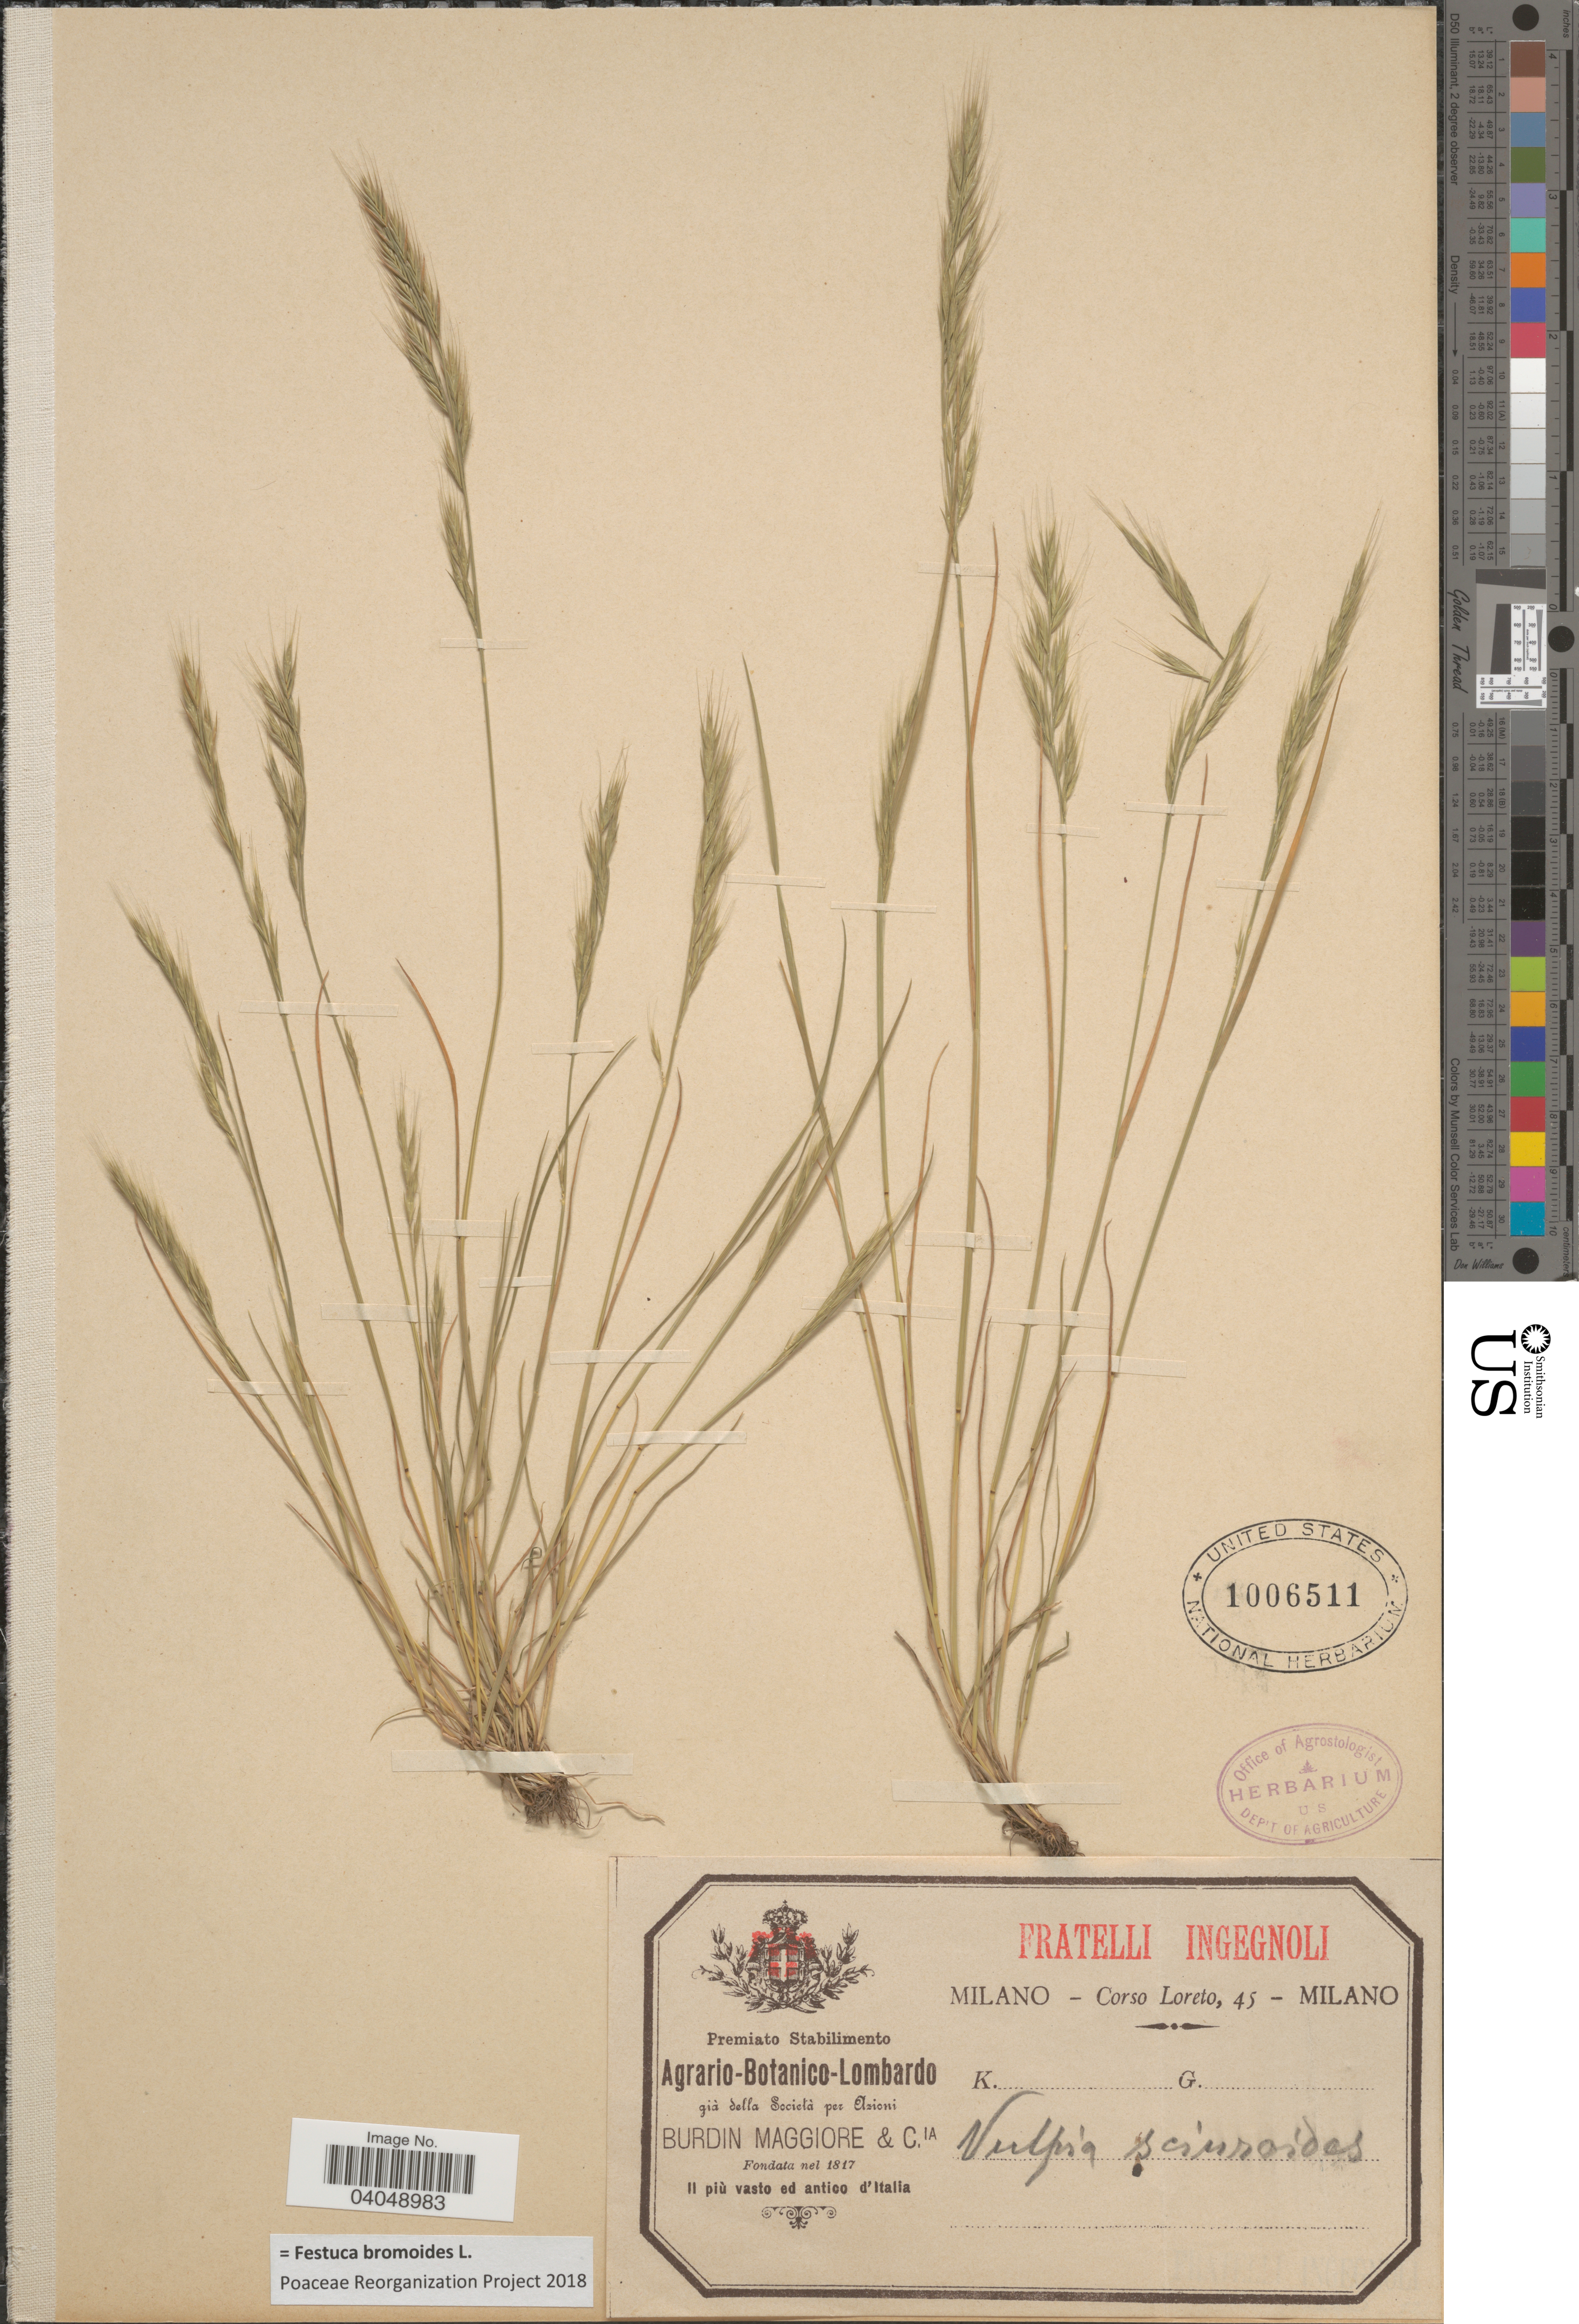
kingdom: Plantae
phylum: Tracheophyta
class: Liliopsida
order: Poales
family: Poaceae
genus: Festuca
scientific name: Festuca bromoides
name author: L.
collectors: Loreto, C.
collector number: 45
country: Italy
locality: Milano.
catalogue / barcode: US 1006511